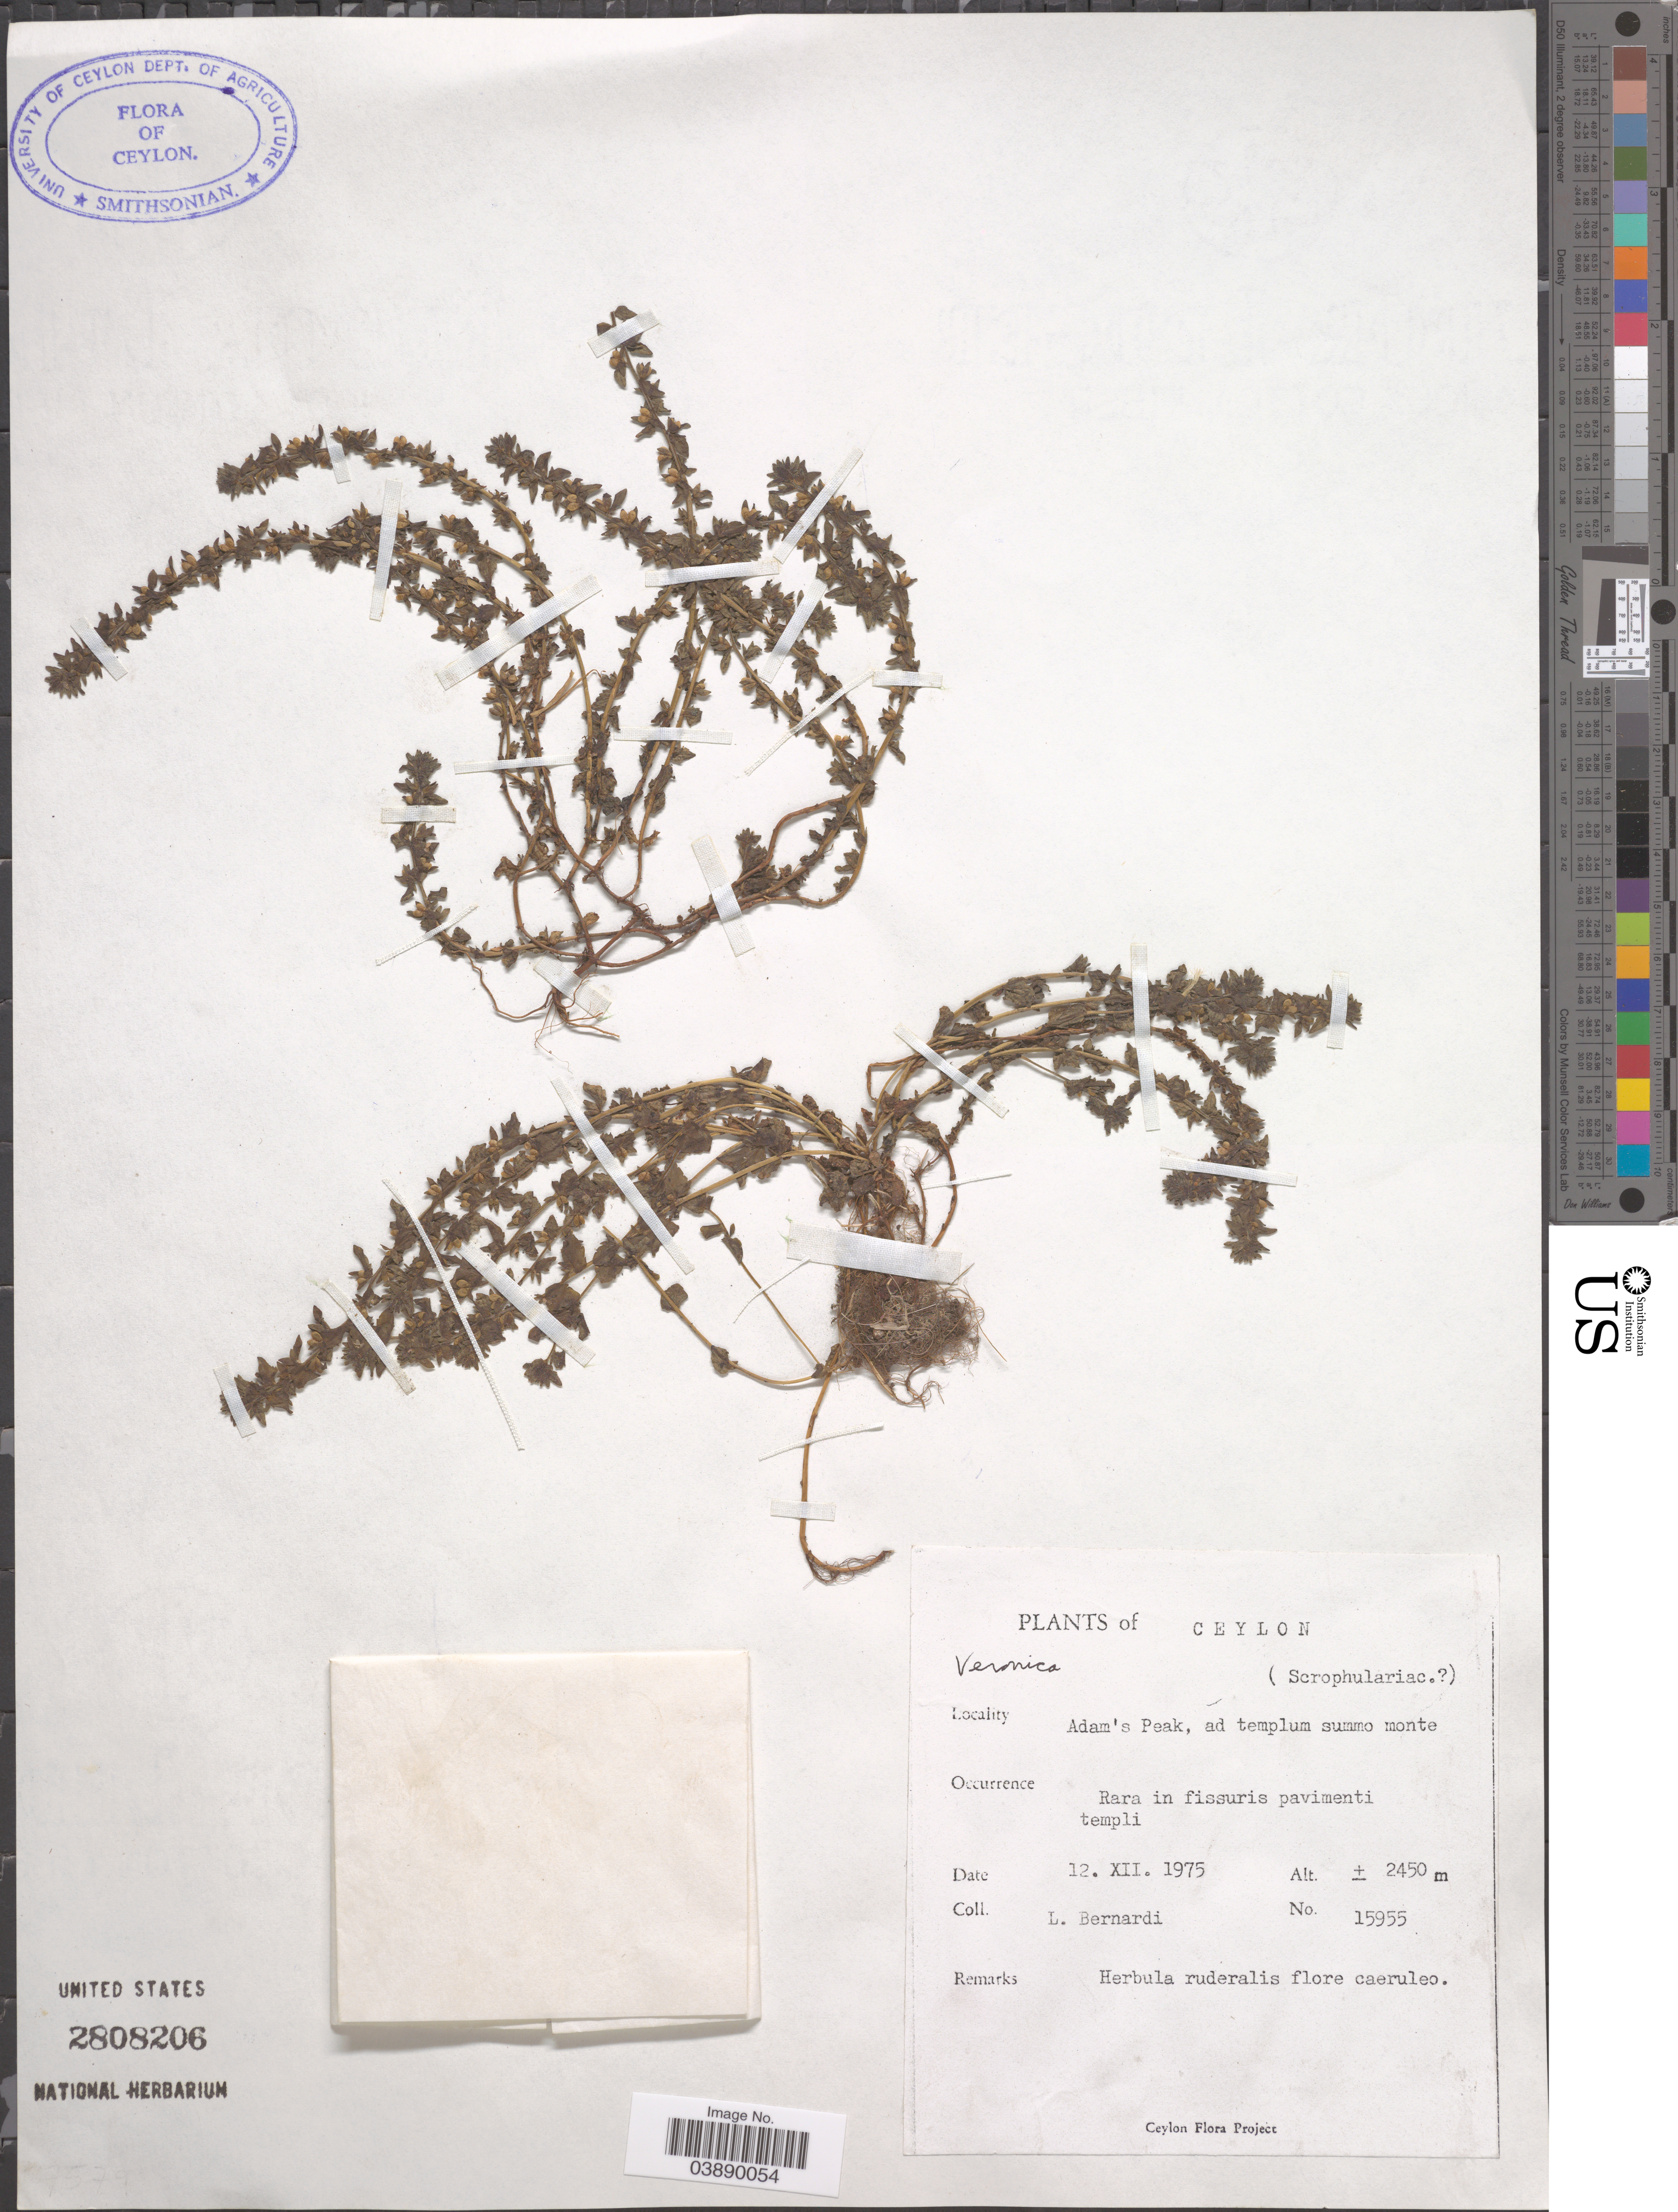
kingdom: Plantae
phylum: Tracheophyta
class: Magnoliopsida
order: Lamiales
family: Plantaginaceae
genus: Veronica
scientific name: Veronica arvensis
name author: L.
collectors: L. Bernardi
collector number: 15955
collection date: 1975-12-12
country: Sri Lanka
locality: Ceylon. Adam's Peak, ad templum summo monte.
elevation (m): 2450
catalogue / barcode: US 2808206